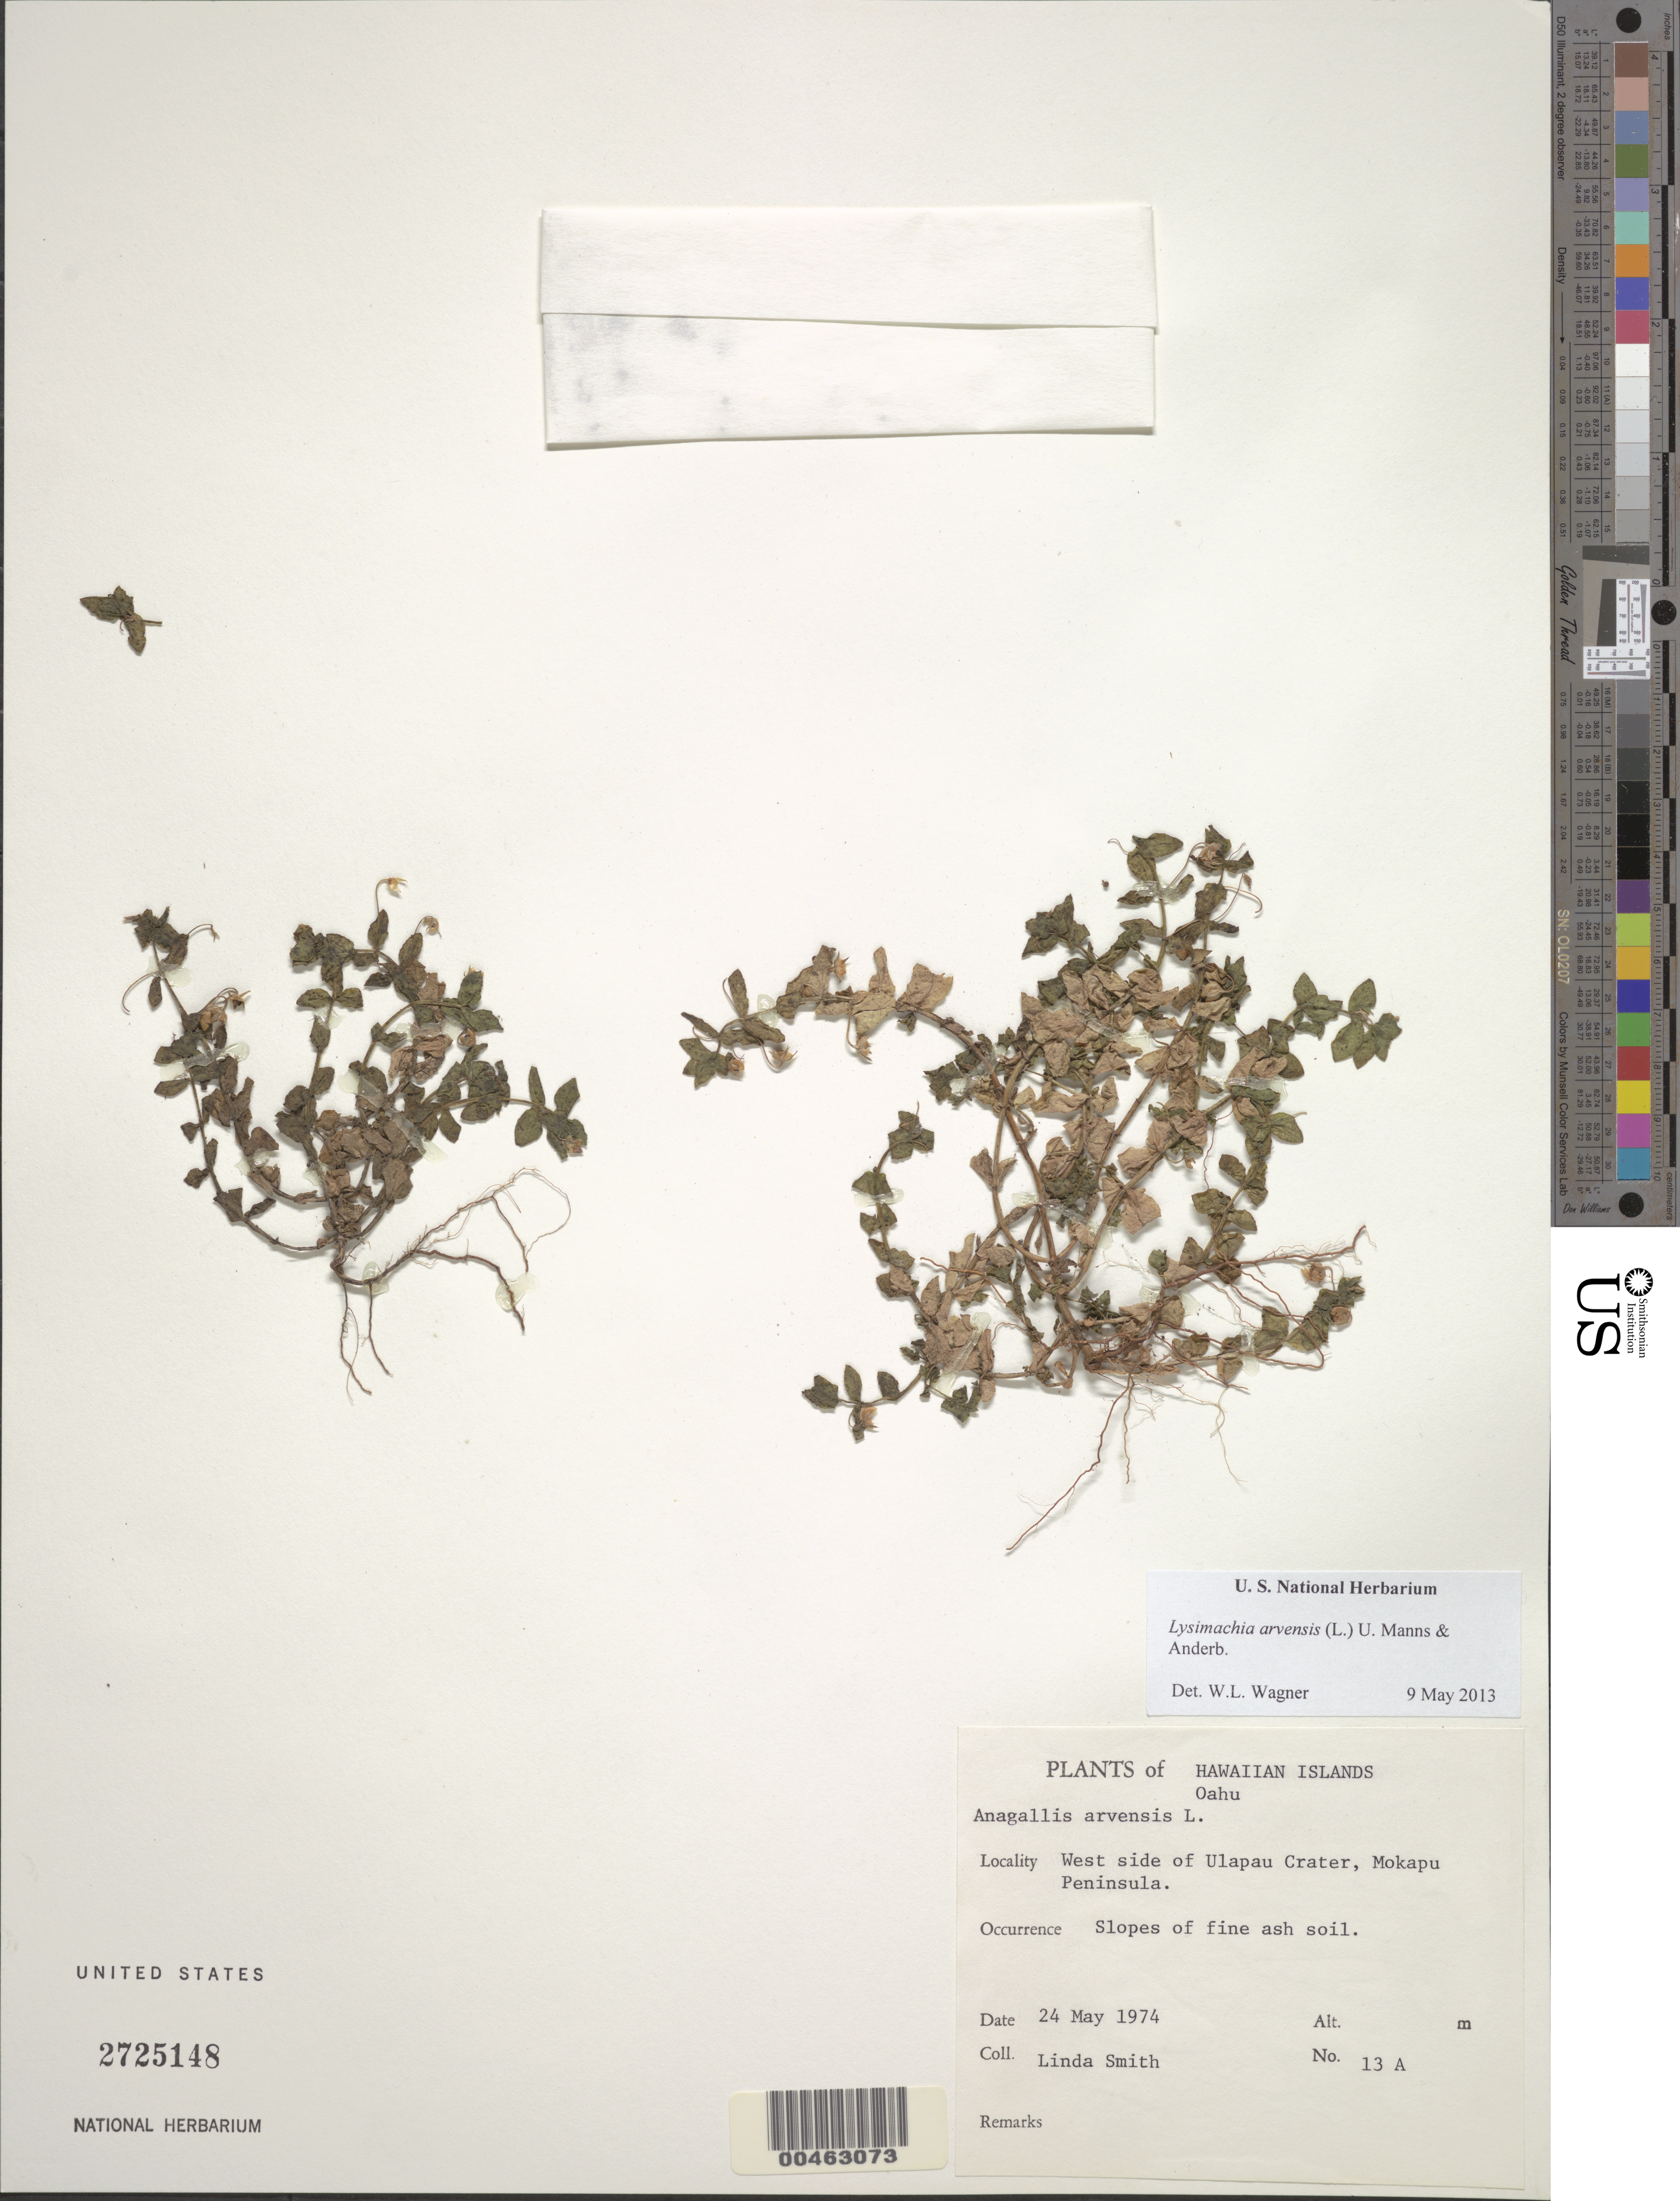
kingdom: Plantae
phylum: Tracheophyta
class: Magnoliopsida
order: Ericales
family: Primulaceae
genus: Lysimachia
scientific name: Lysimachia arvensis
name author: (L.) U. Manns & Anderb.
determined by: Wagner, W. L., (BOT), Smithsonian Institution - National Museum of Natural History (UNITED STATES)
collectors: L. Smith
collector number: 13a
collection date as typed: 24 May 1974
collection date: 1974-05-24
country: United States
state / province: Hawaii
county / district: Honolulu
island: Oahu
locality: W side of Ulapau Crater, Mokapu Peninsula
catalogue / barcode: US 2725148